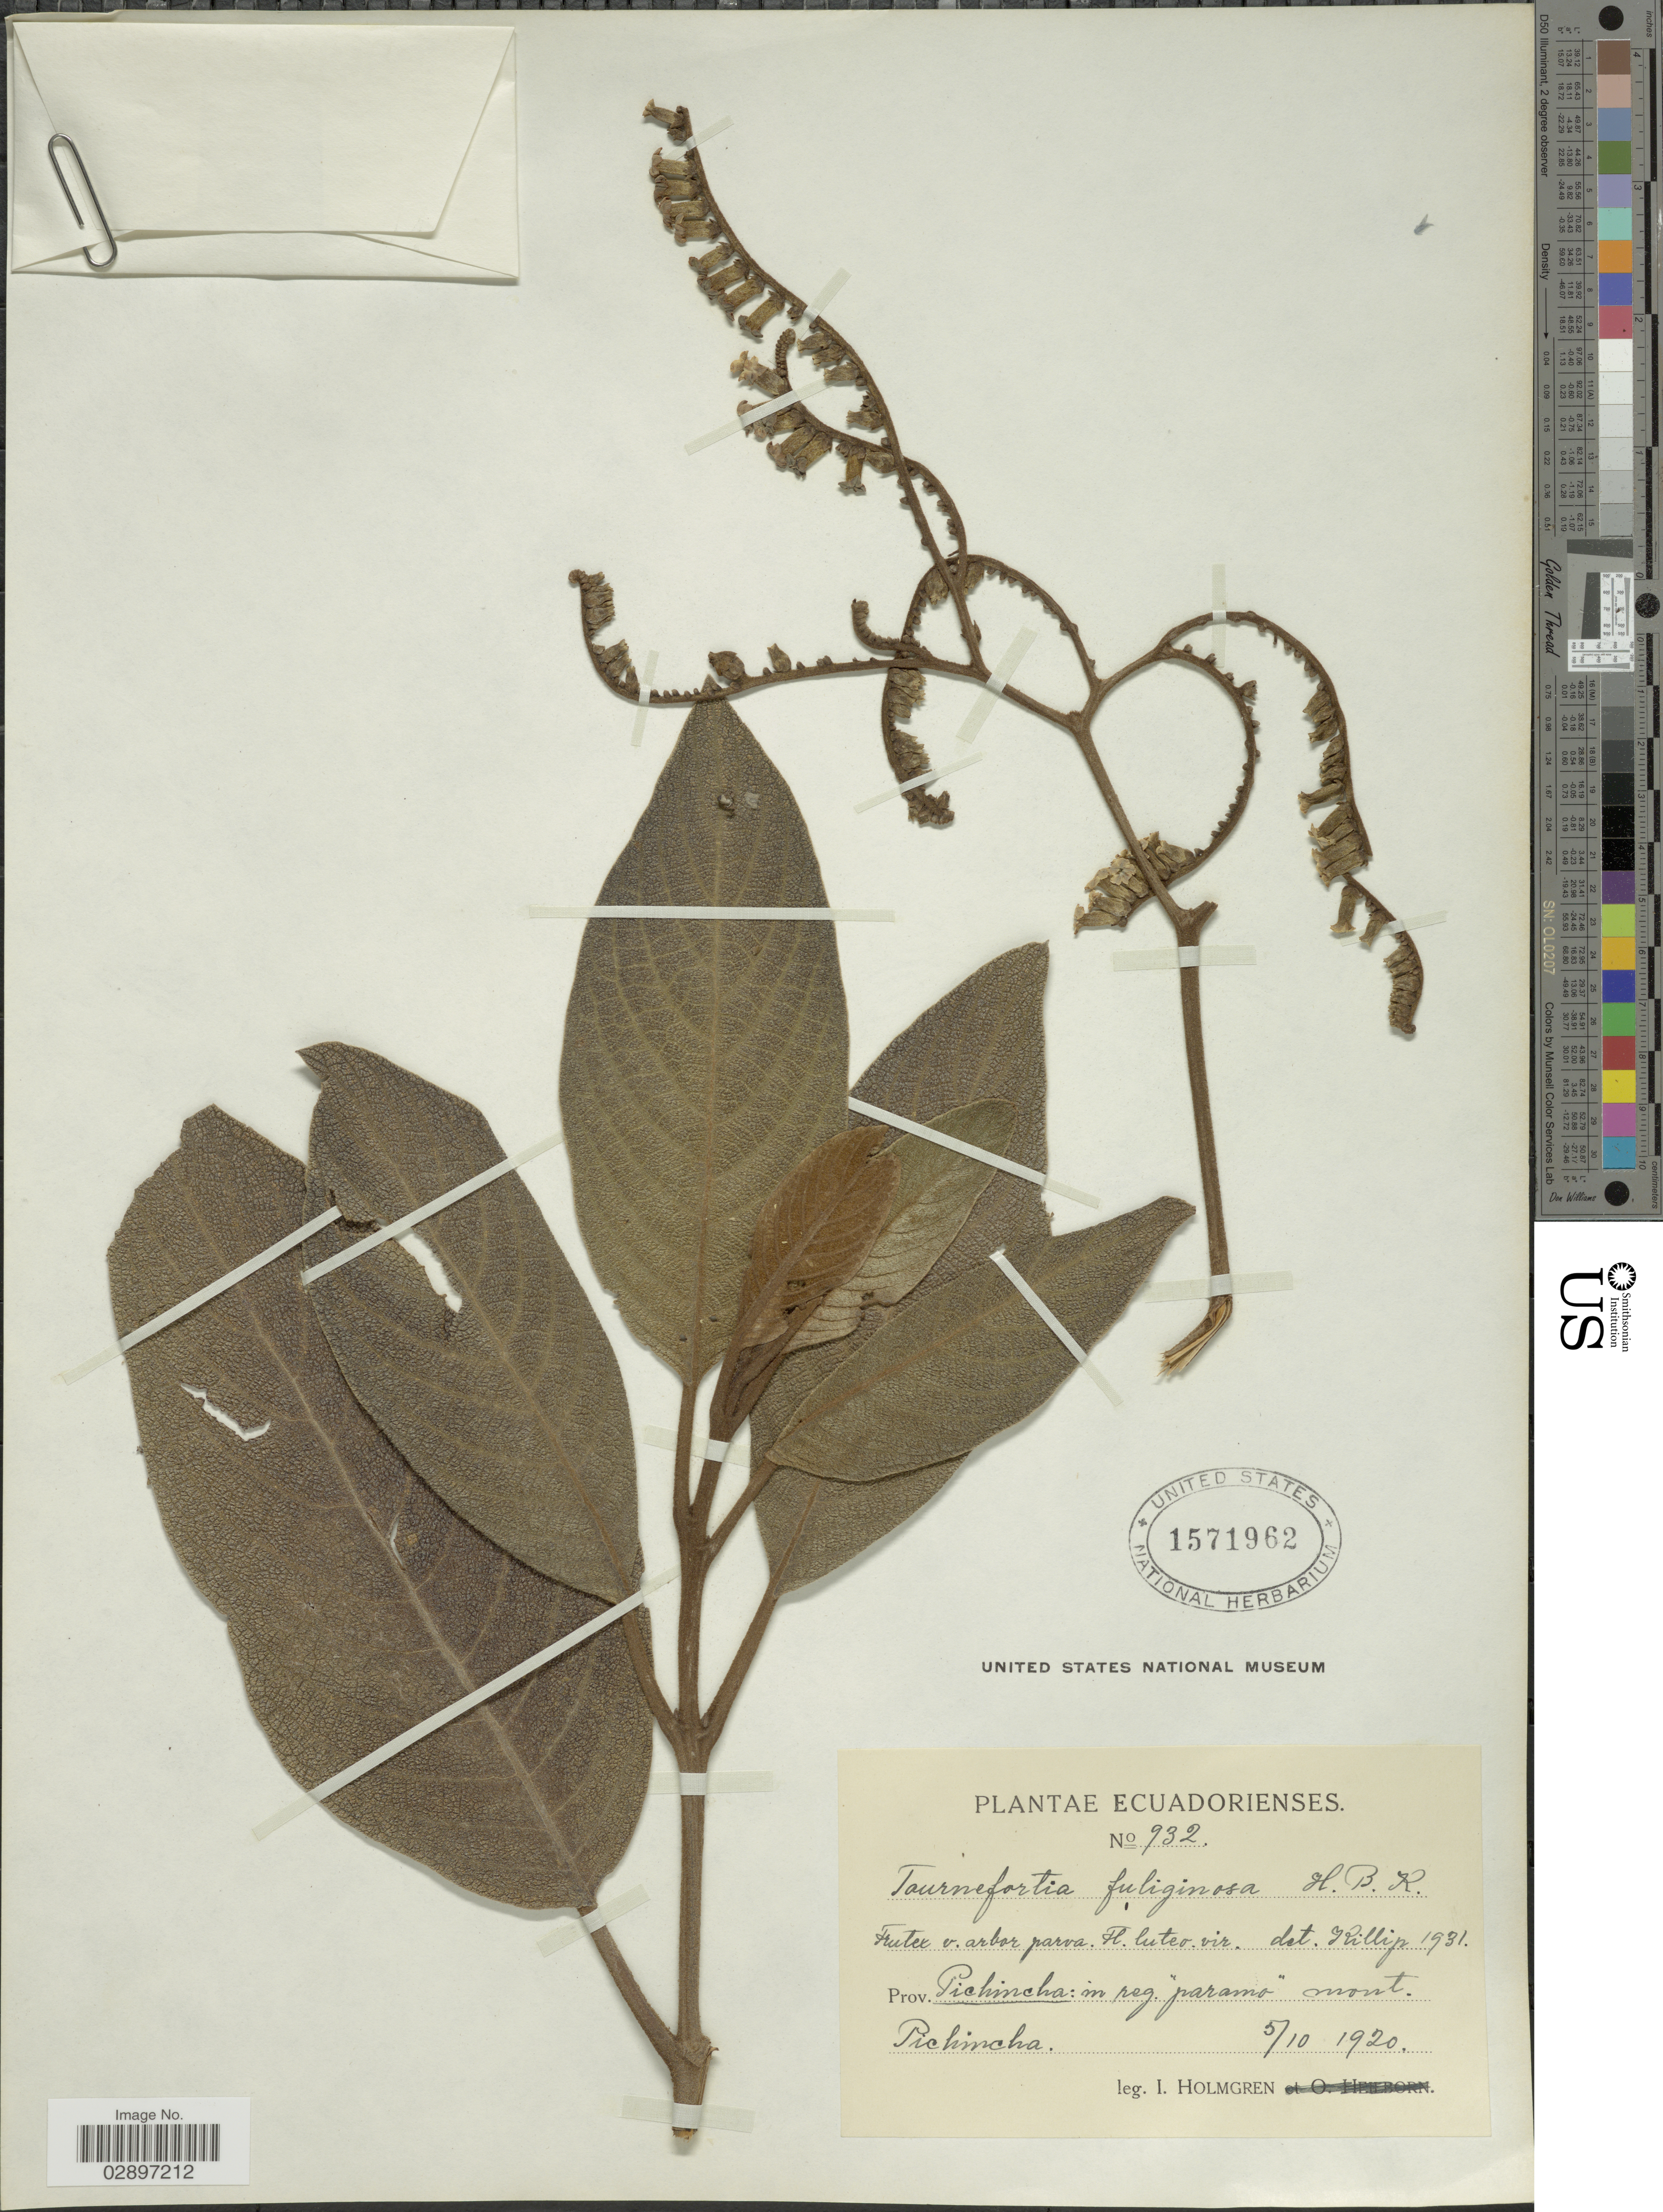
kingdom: Plantae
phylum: Tracheophyta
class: Magnoliopsida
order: Boraginales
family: Heliotropiaceae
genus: Tournefortia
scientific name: Tournefortia fuliginosa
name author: Kunth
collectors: I. Holmgren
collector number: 932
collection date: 1920-10-05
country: Ecuador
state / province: Pichincha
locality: Prov. Pichincha : in reg, "paramo" mont. Pichincha.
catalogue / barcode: US 1571962